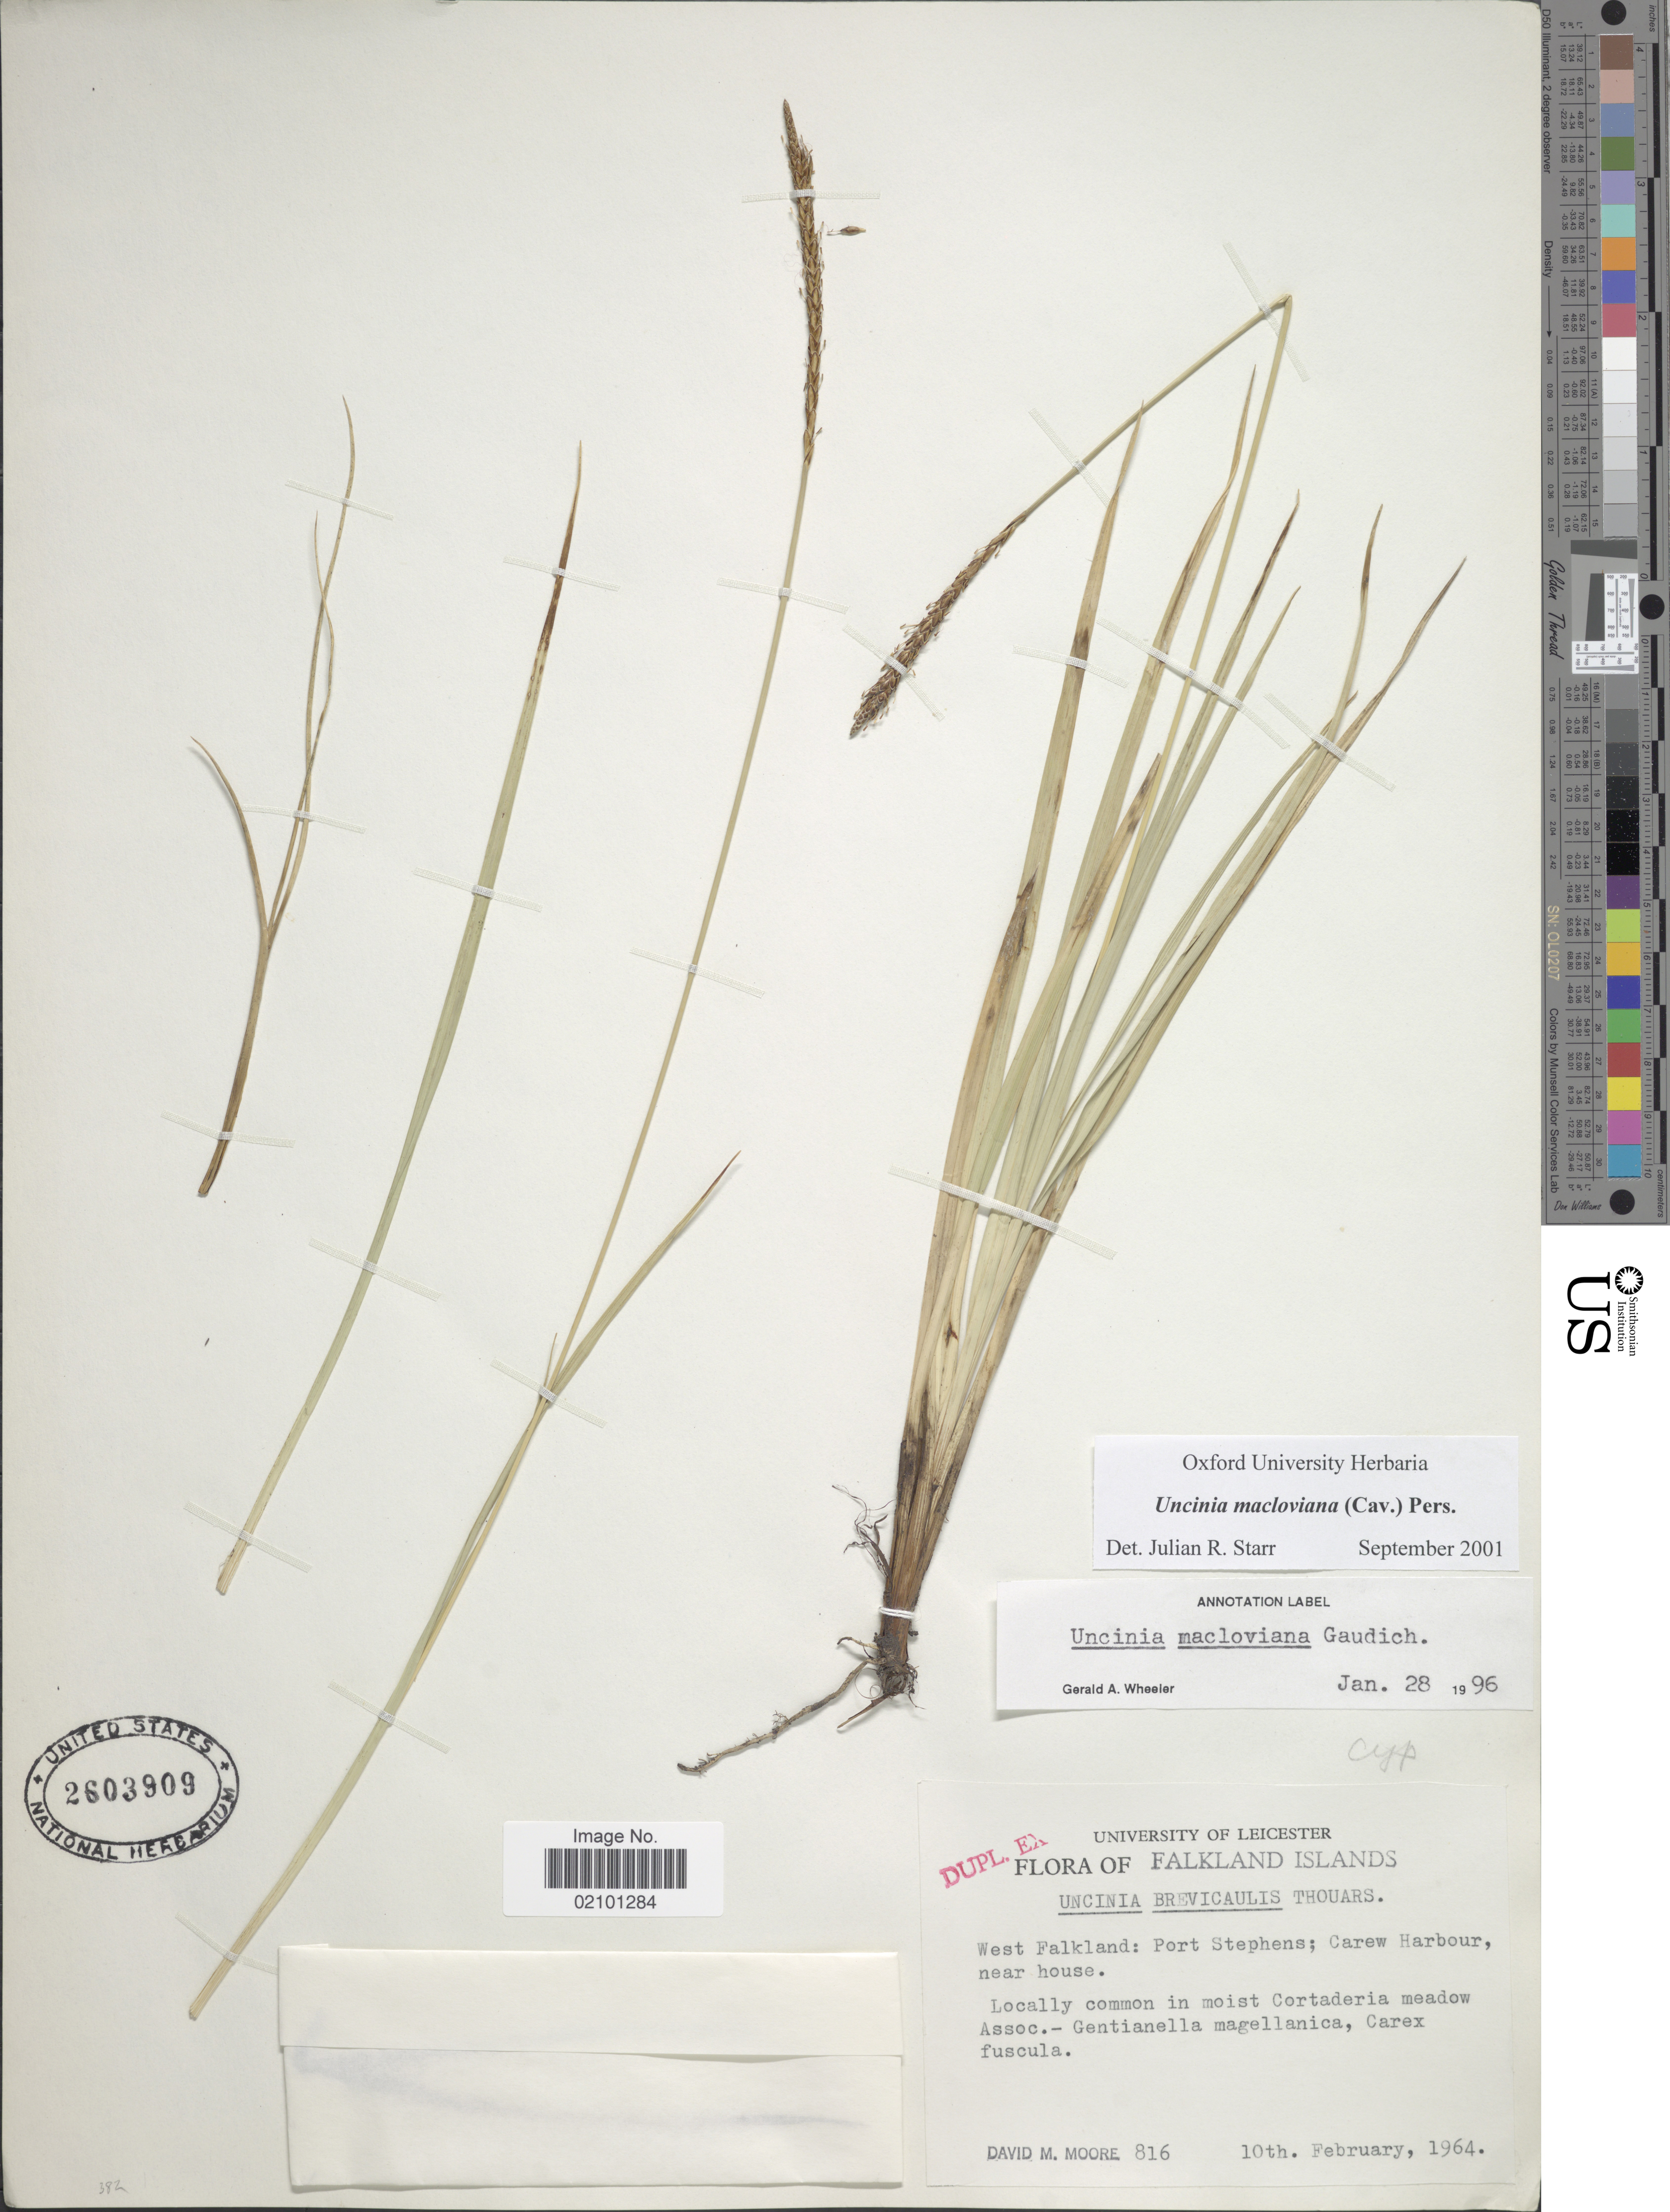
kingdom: Plantae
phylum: Tracheophyta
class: Liliopsida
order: Poales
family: Cyperaceae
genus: Carex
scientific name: Carex delacosta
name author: Kuntze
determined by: Jimnéz-Mejias, Pedro, (UPOS), Universidad Pablo de Olavide (SPAIN)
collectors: D. Moore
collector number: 816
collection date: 1964-02-10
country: Falkland Islands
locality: Falkland Islands. West Falkland: Port Stephens; Carew Harbour, near house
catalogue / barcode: US 2603909